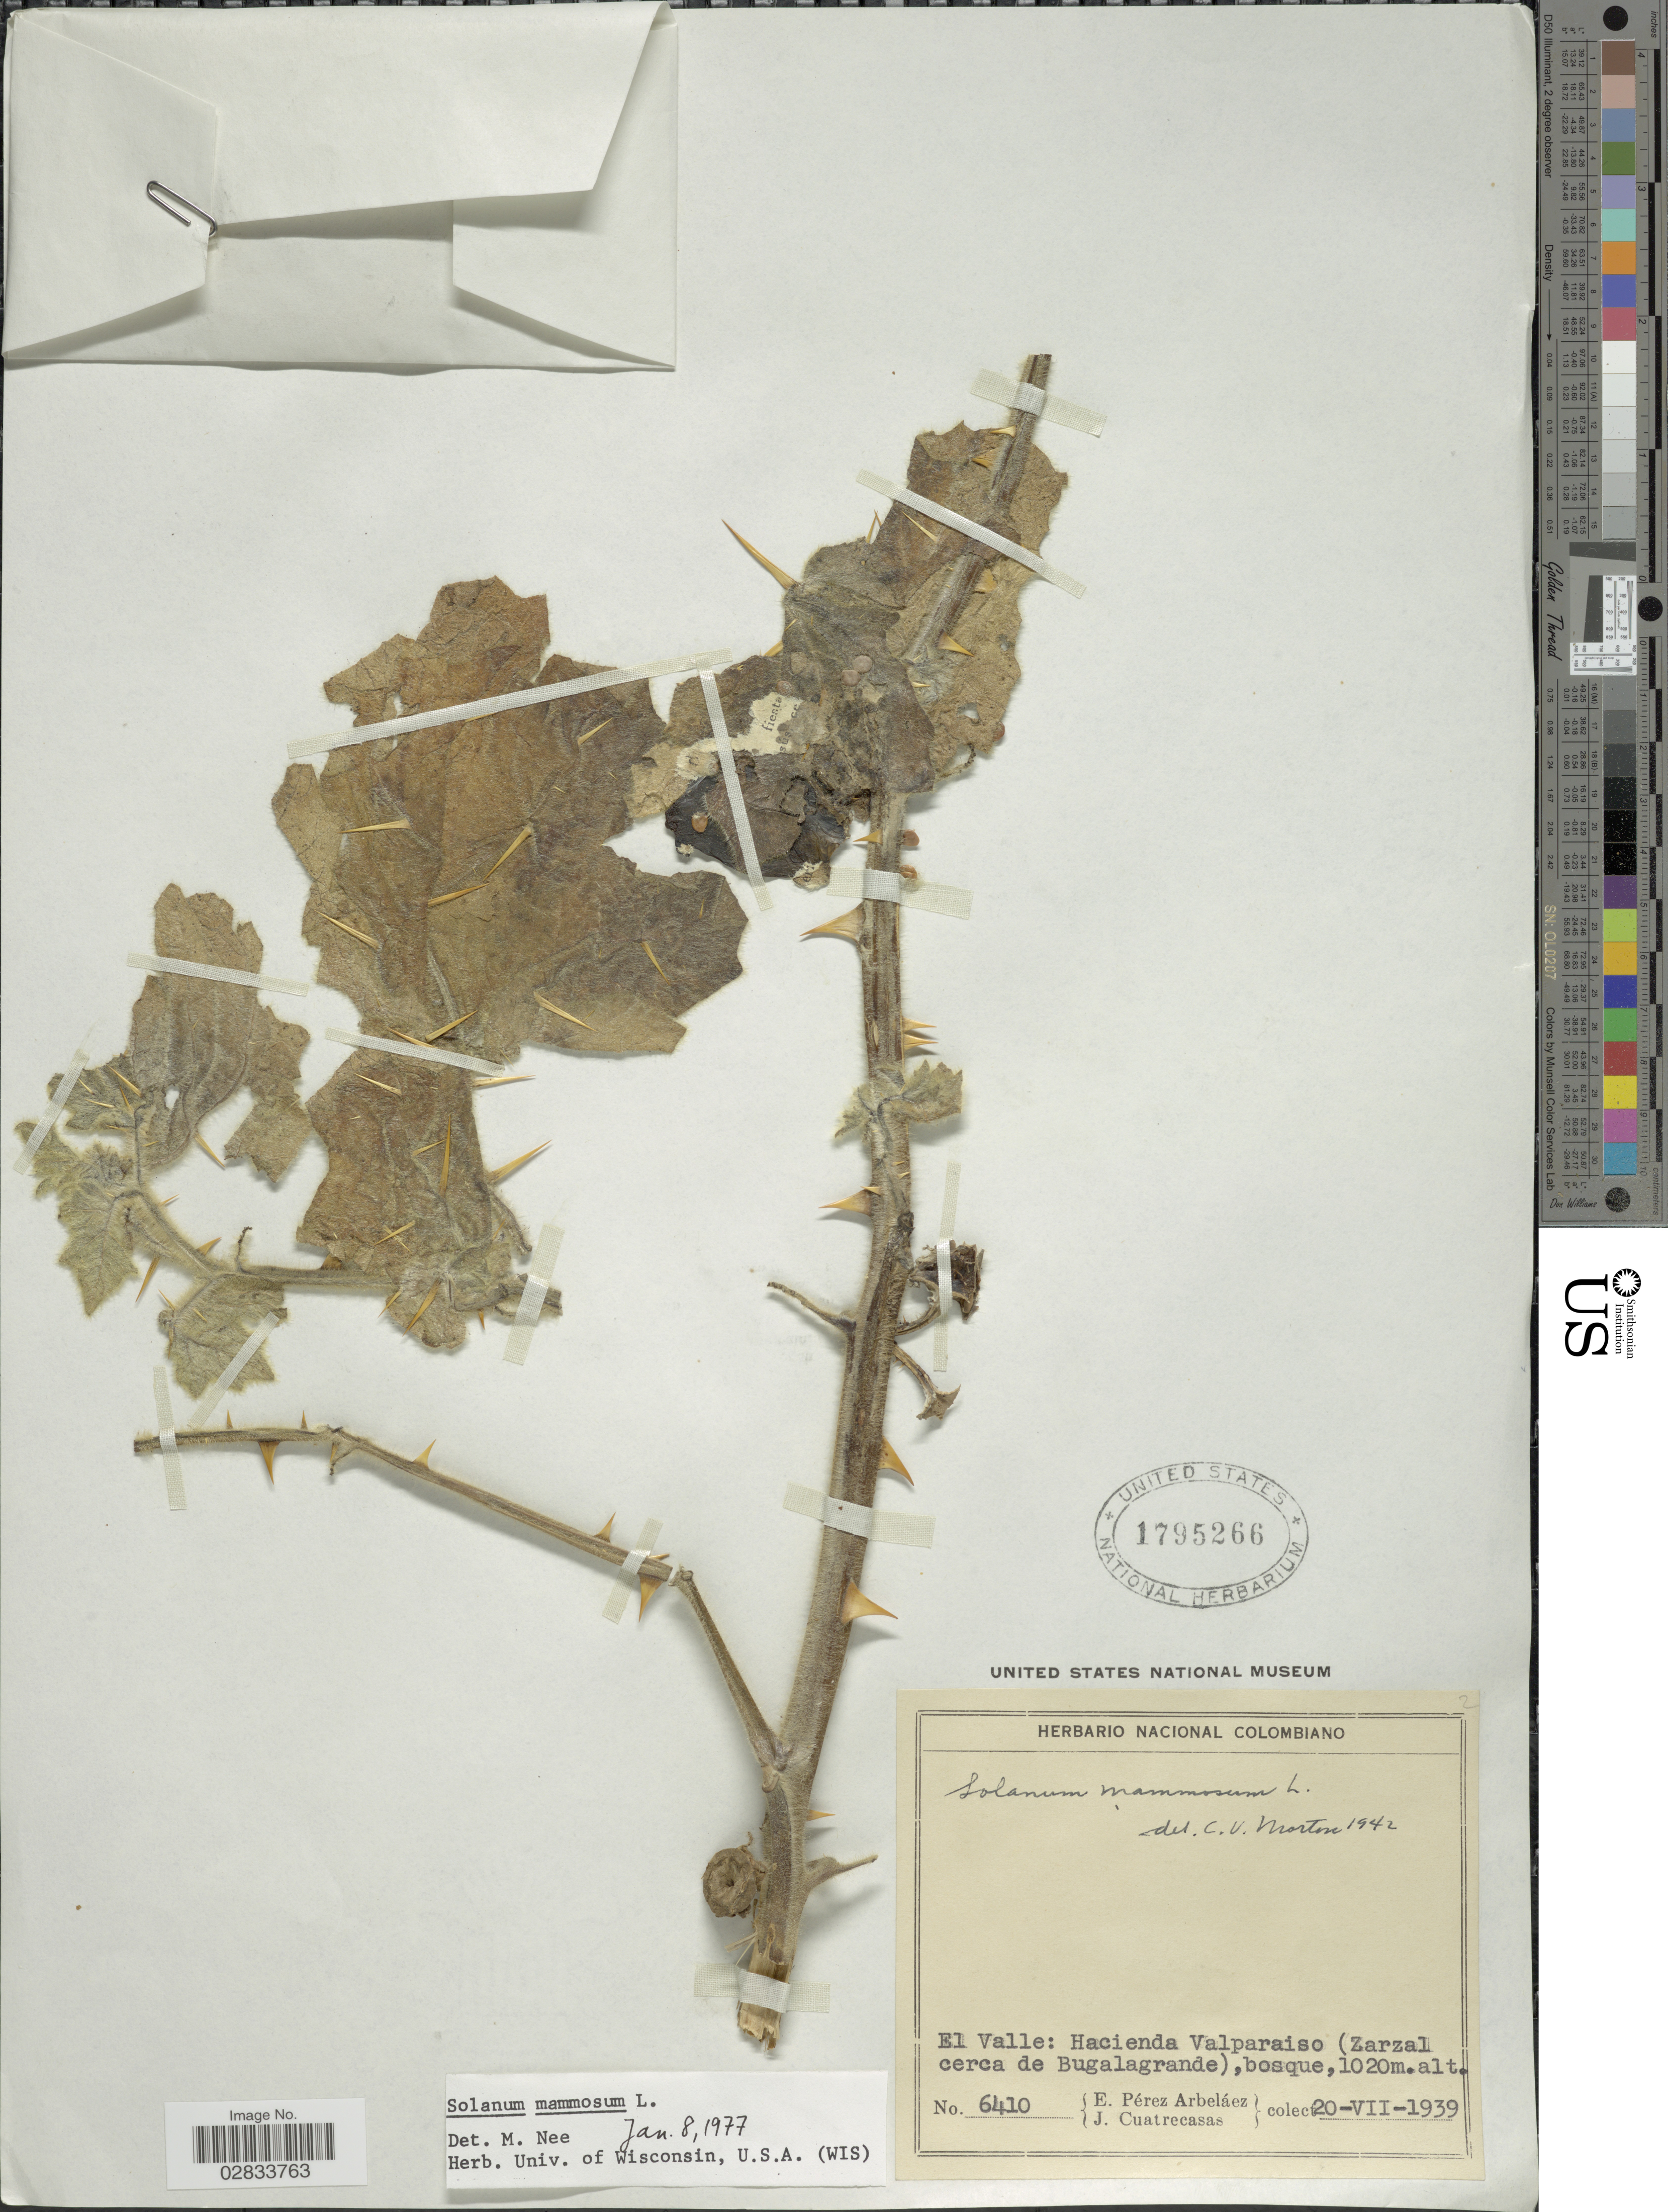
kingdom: Plantae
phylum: Tracheophyta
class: Magnoliopsida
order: Solanales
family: Solanaceae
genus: Solanum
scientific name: Solanum mammosum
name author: L.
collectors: E. Pérez Arbeláez & J. Cuatrecasas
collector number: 6410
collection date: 1939-07-20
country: Colombia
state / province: Valle del Cauca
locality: El Valle: Hacienda Valparaiso (Zarzal cerca de Bugalagrande), bosque.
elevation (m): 1020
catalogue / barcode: US 1795266